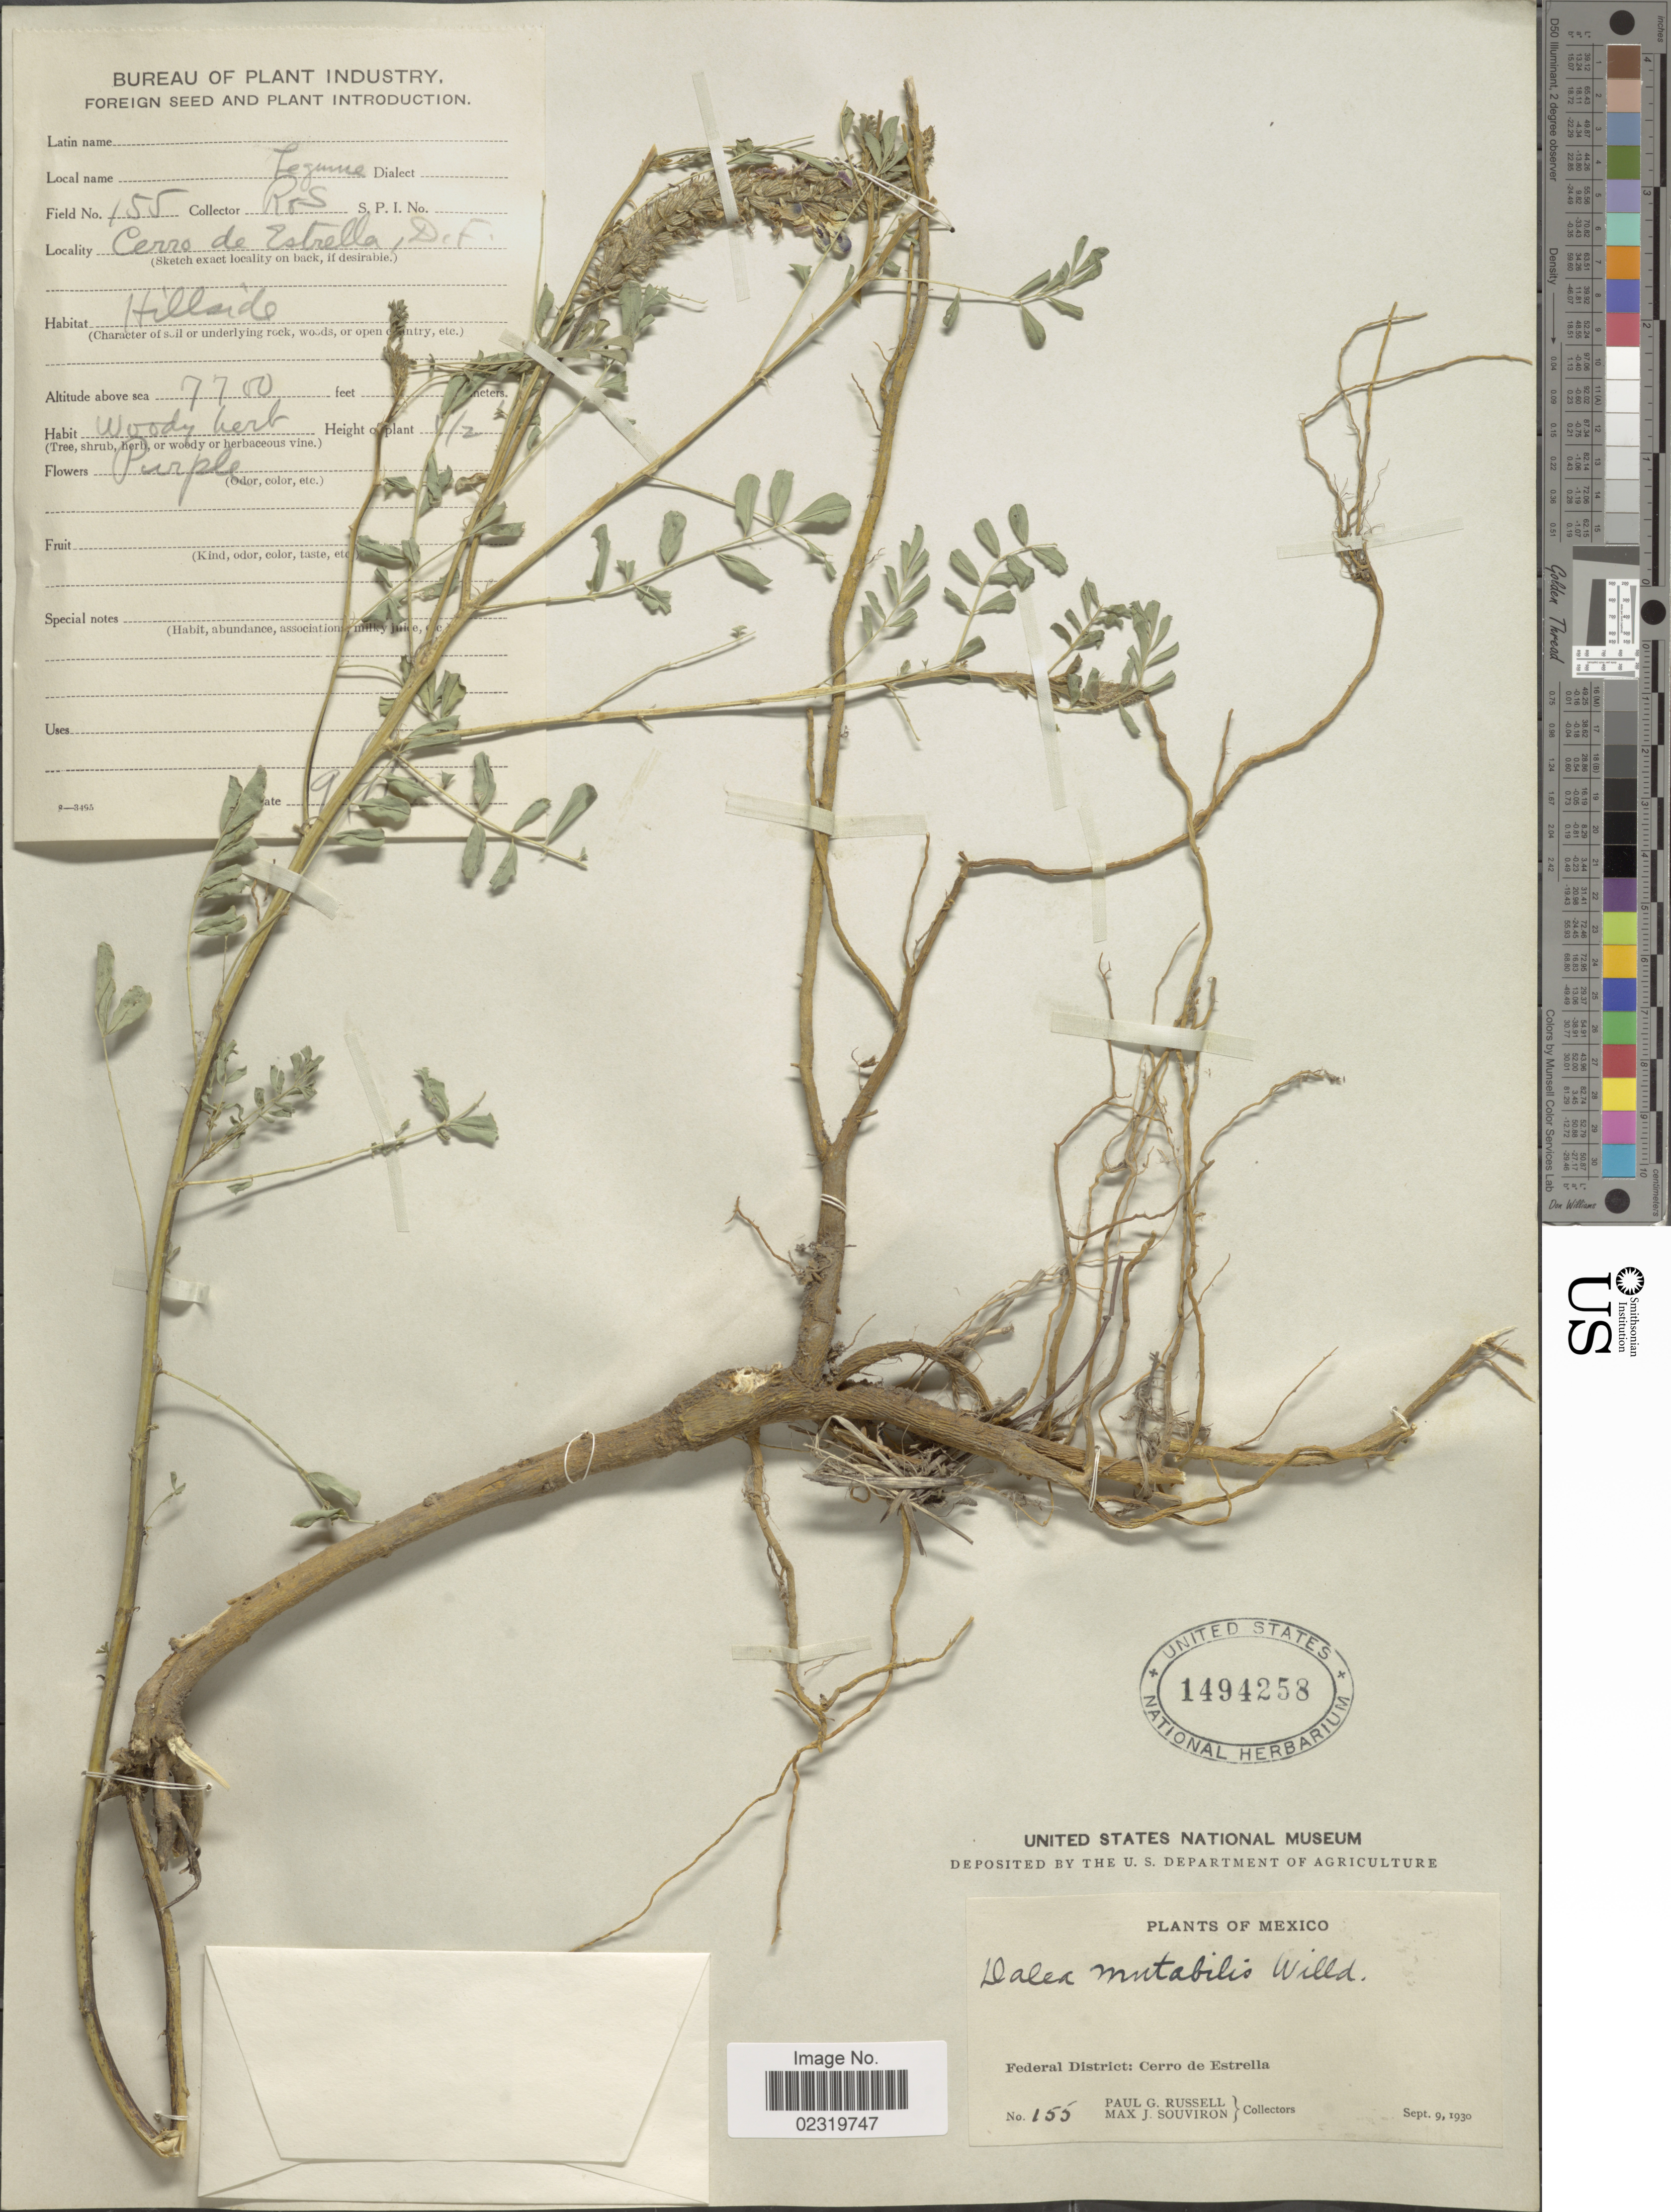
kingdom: Plantae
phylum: Tracheophyta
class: Magnoliopsida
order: Fabales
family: Fabaceae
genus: Dalea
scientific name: Dalea obovatifolia var. obovatifolia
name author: Ortega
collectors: P. G. Russell & M. J. Souviron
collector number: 155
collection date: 1930-09-09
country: Mexico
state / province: Distrito Federal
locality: Federal District, Cerro de Estrella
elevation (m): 2347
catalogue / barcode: US 1494258